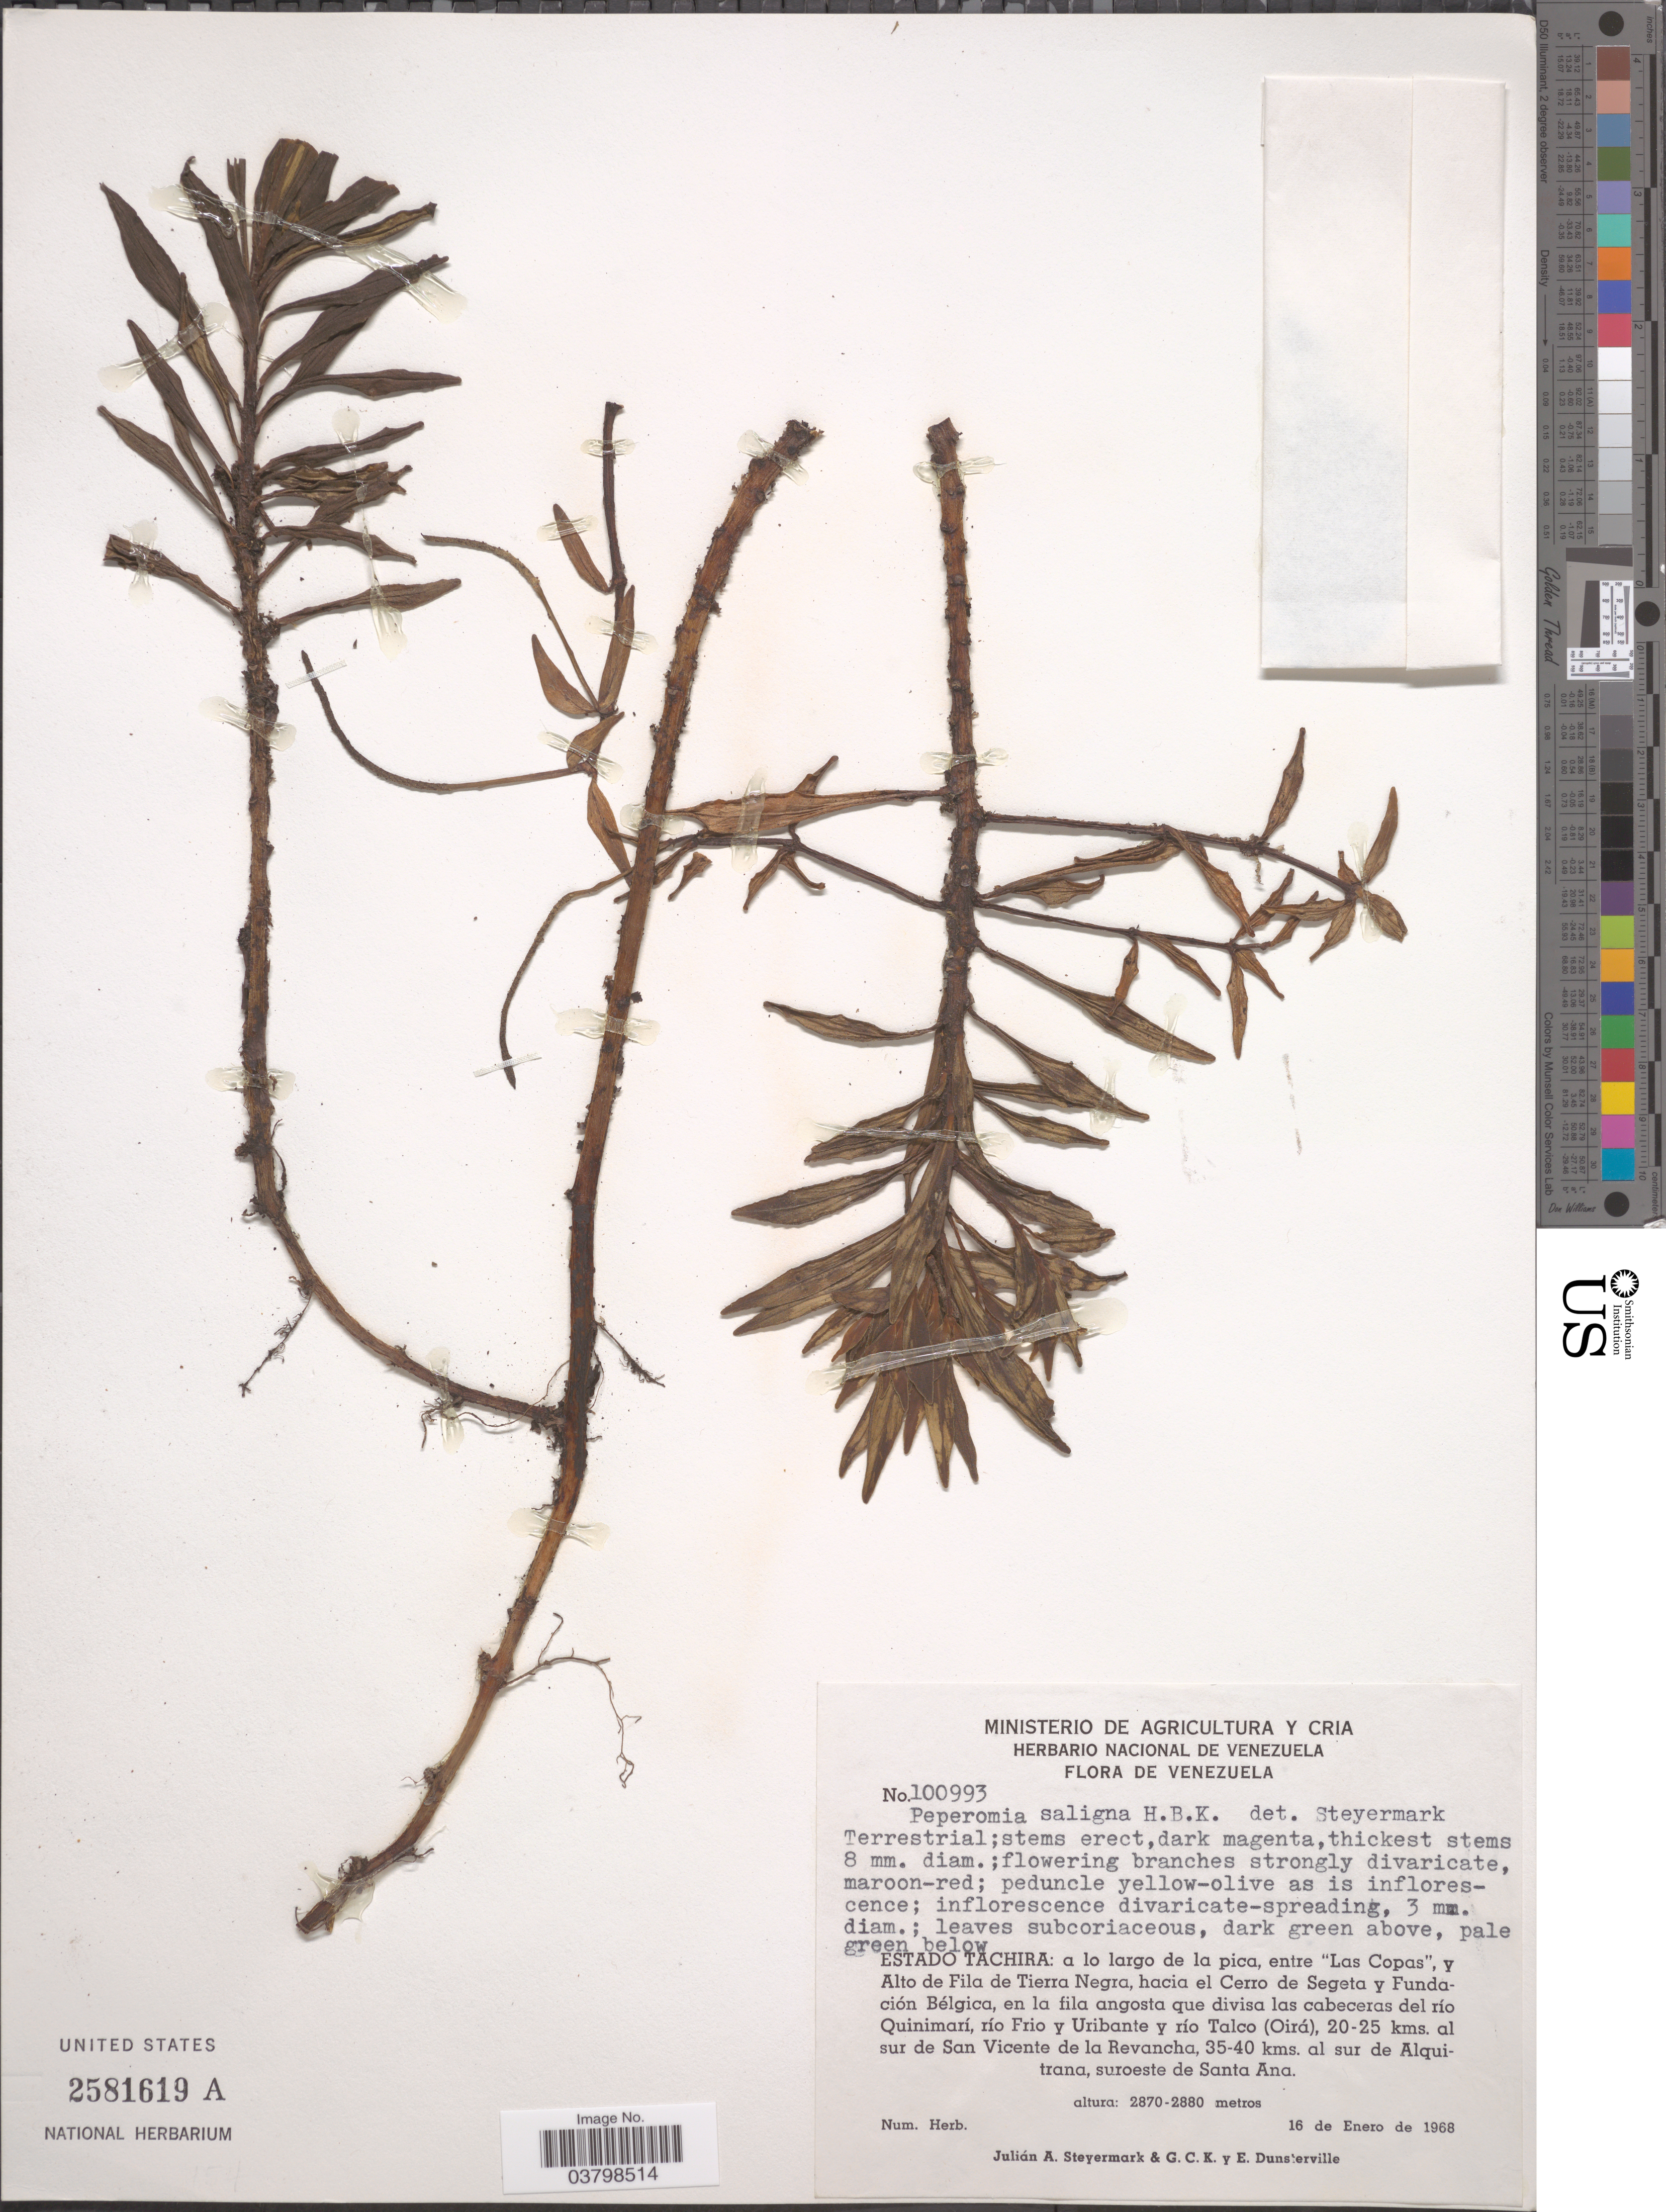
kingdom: Plantae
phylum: Tracheophyta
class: Magnoliopsida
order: Piperales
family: Piperaceae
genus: Peperomia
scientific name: Peperomia saligna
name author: Kunth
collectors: J. Steyermark, G. C. K. Dunsterville & E. Dunsterville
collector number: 100993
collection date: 1968-01-16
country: Venezuela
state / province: Tachira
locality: A lo largo de la pica, entre 'Las Copas', y Alto de Fila de Tierra Negra, hacia el Cerro de Segeta y Fundación Bélgica, en la fila angosta que divisa las cabeceras del río Quinimarí, río Frio y Uribante y río Talco (Oirá), 20-25 kms. al sur de San Vicente de la Revancha, 35-40 kms. al sur de Alquitrana, suroeste de Santa Ana.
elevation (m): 2870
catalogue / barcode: US 2581619A